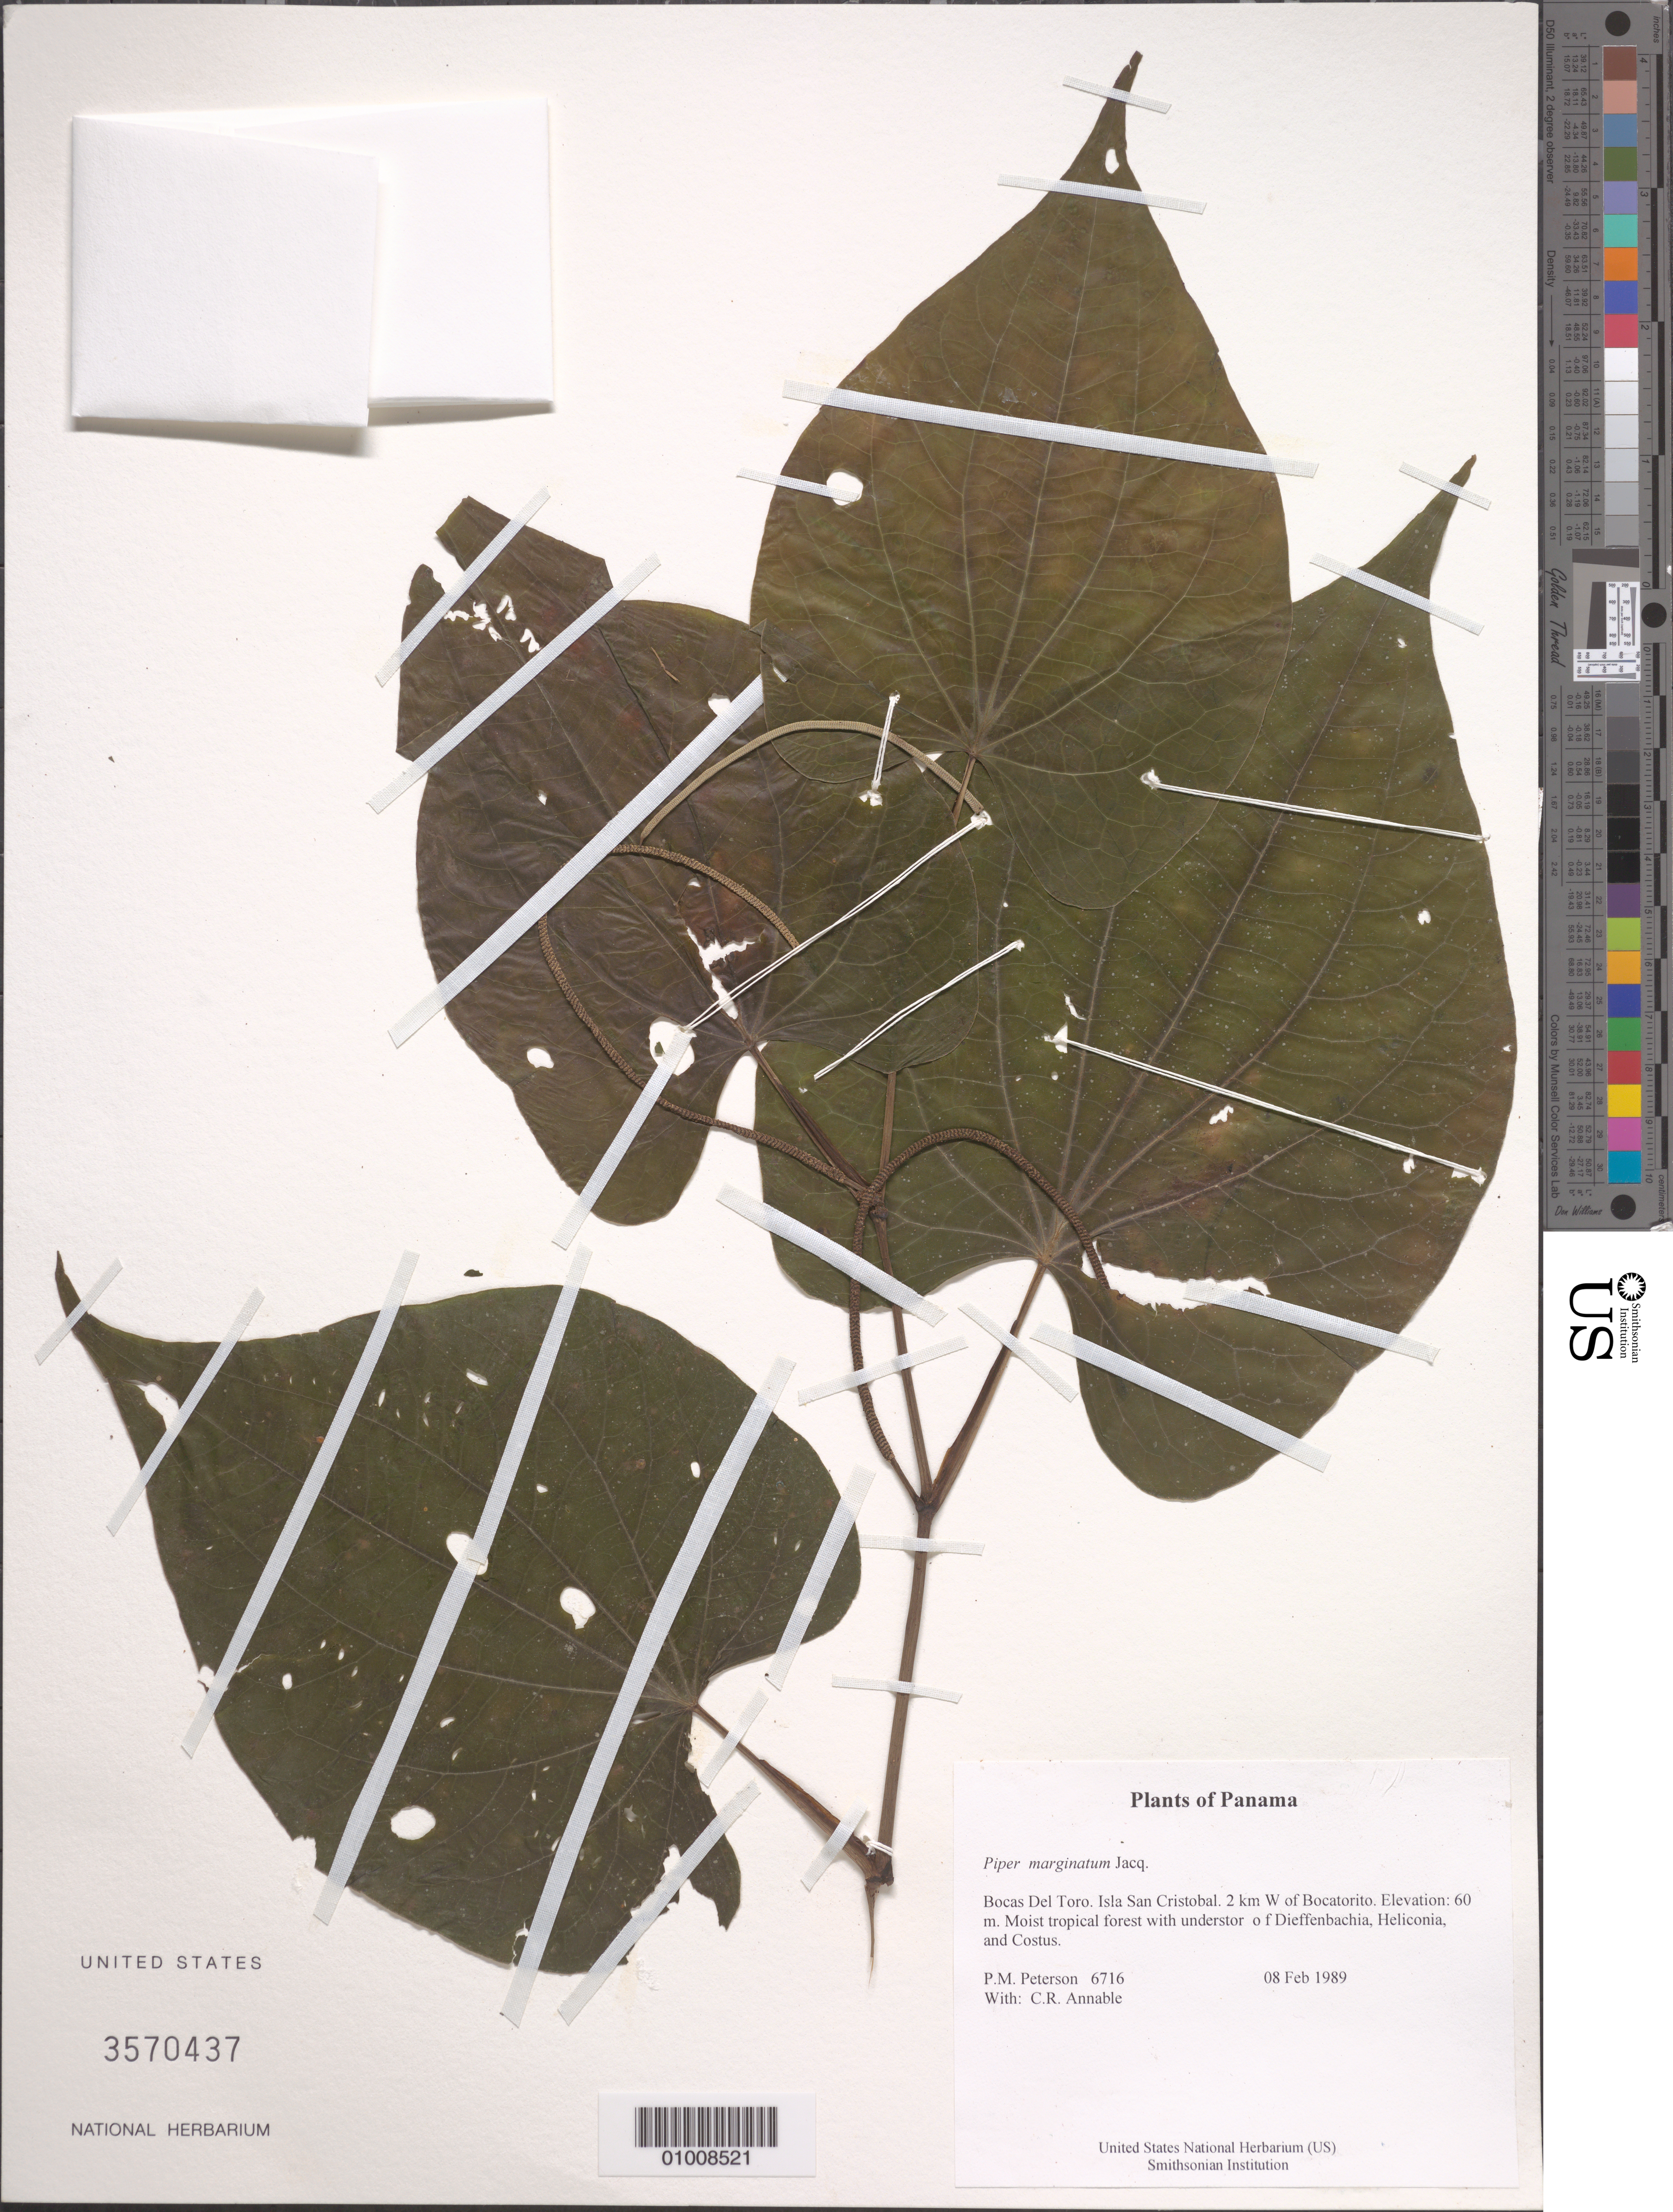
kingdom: Plantae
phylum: Tracheophyta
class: Magnoliopsida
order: Piperales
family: Piperaceae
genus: Piper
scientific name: Piper marginatum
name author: Jacq.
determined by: Liesner, R. L.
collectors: P. M. Peterson & C. R. Annable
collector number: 06716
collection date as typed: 08 Feb 1989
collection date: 1989-02-08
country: Panama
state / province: Bocas del Toro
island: San Cristobal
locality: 2 km W of Bocatorito.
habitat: Moist tropical forest with understory of Dieffenbachia, Heliconia, and Costus.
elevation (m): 60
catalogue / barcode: US 3570437